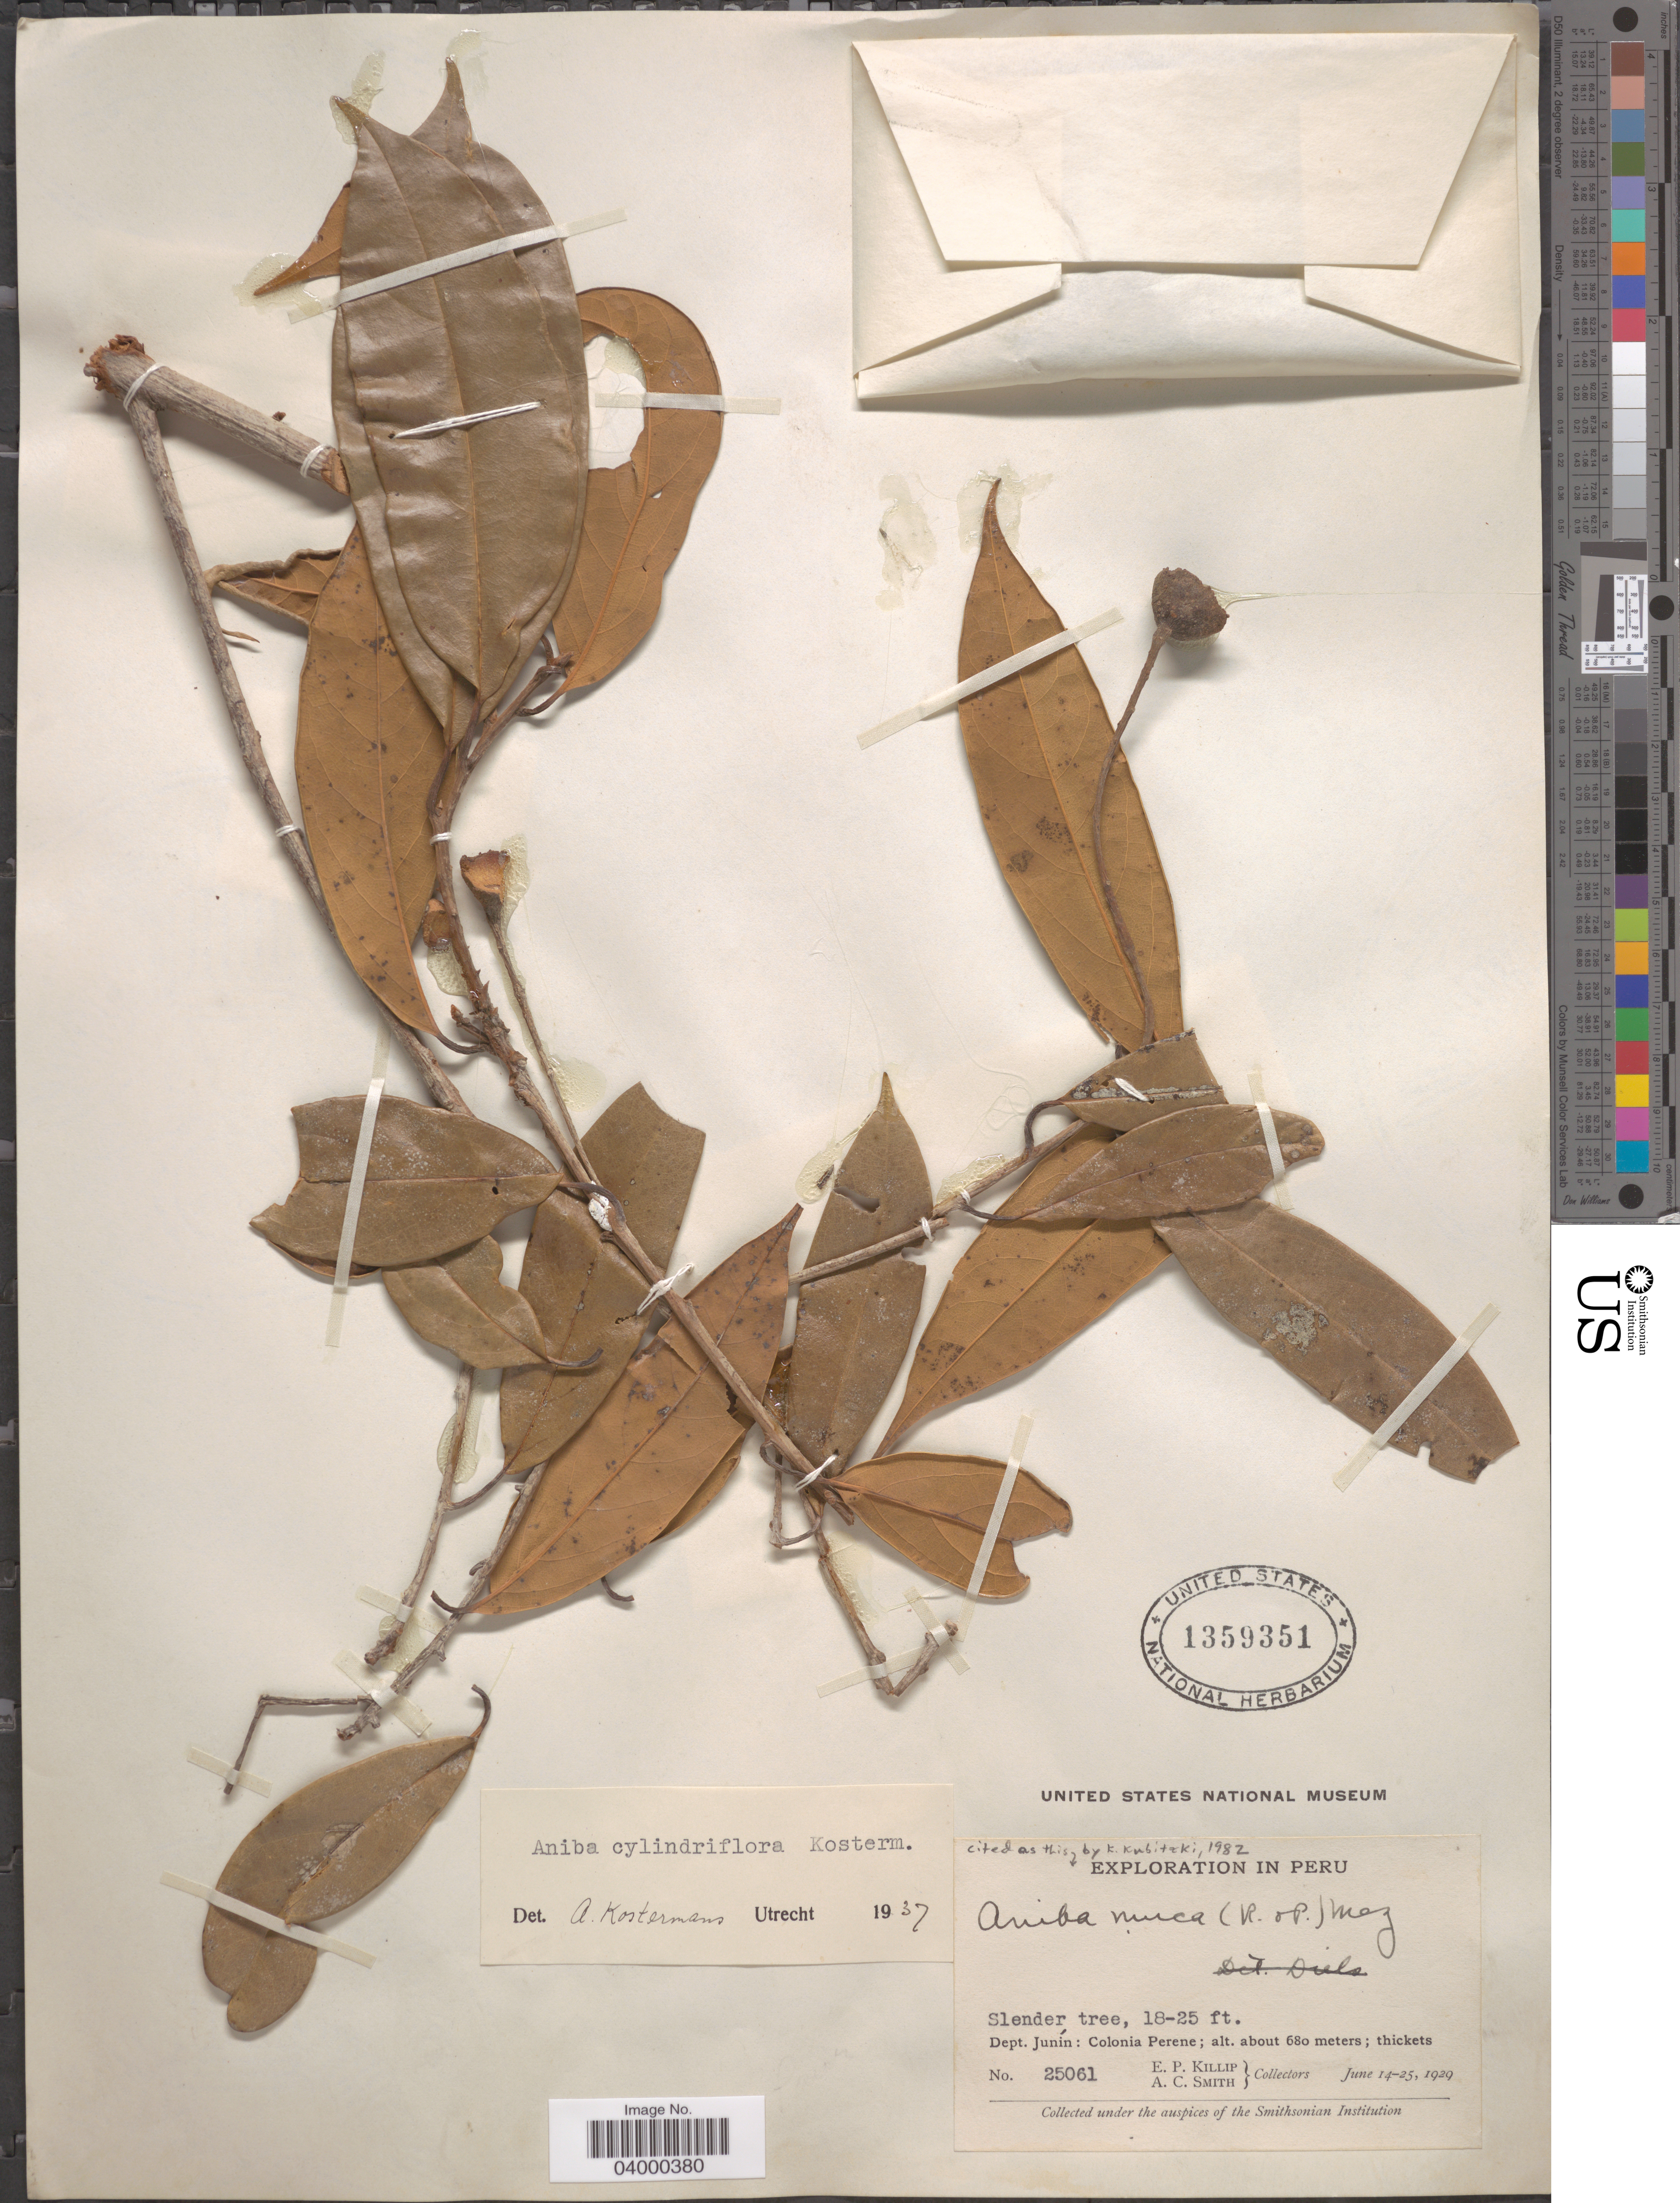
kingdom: Plantae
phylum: Tracheophyta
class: Magnoliopsida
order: Laurales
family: Lauraceae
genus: Aniba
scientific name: Aniba muca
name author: (Ruiz & Pav.) Mez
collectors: E. P. Killip & A. C. Smith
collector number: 25061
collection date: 1929-06-14/1929-06-25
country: Peru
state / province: Junín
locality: Dept. Junín: Colonia Perene.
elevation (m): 680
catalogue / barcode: US 1359351